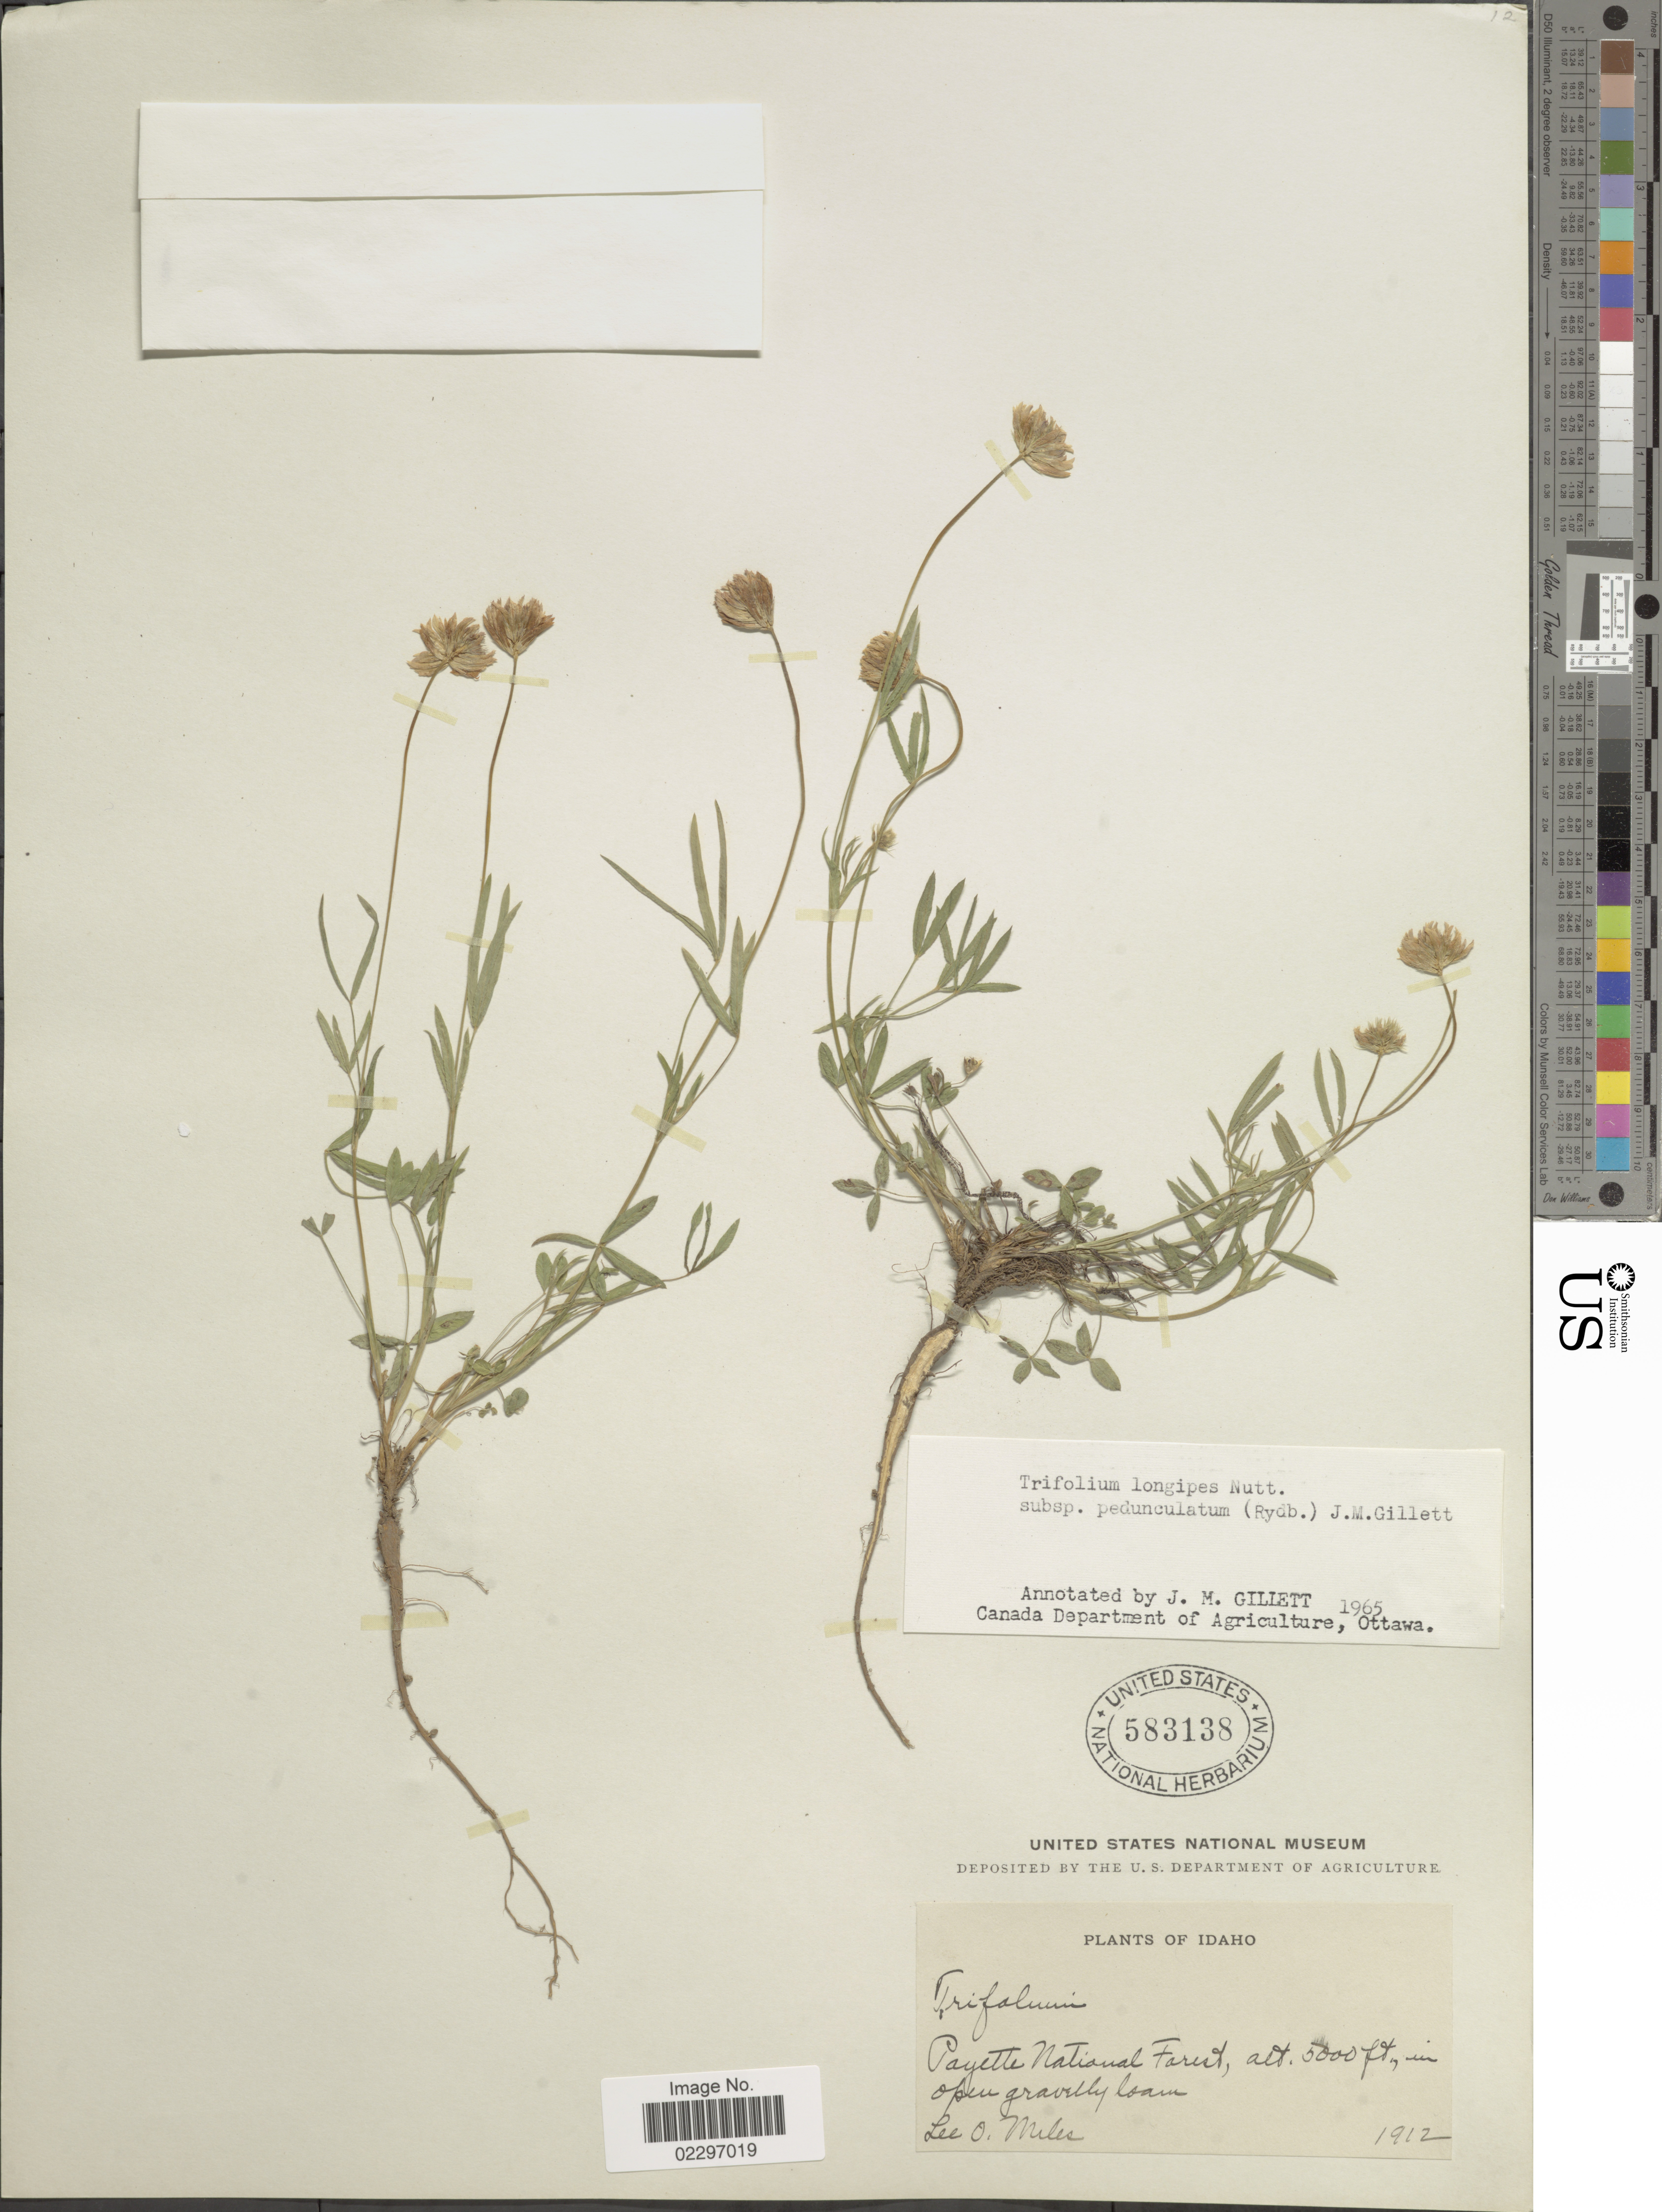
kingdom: Plantae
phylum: Tracheophyta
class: Magnoliopsida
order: Fabales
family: Fabaceae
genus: Trifolium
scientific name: Trifolium longipes subsp. pedunculatum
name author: (Rydb.) J.M. Gillett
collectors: L. Miles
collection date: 1912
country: United States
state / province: Idaho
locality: Payette National Forest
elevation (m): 1524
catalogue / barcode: US 583138